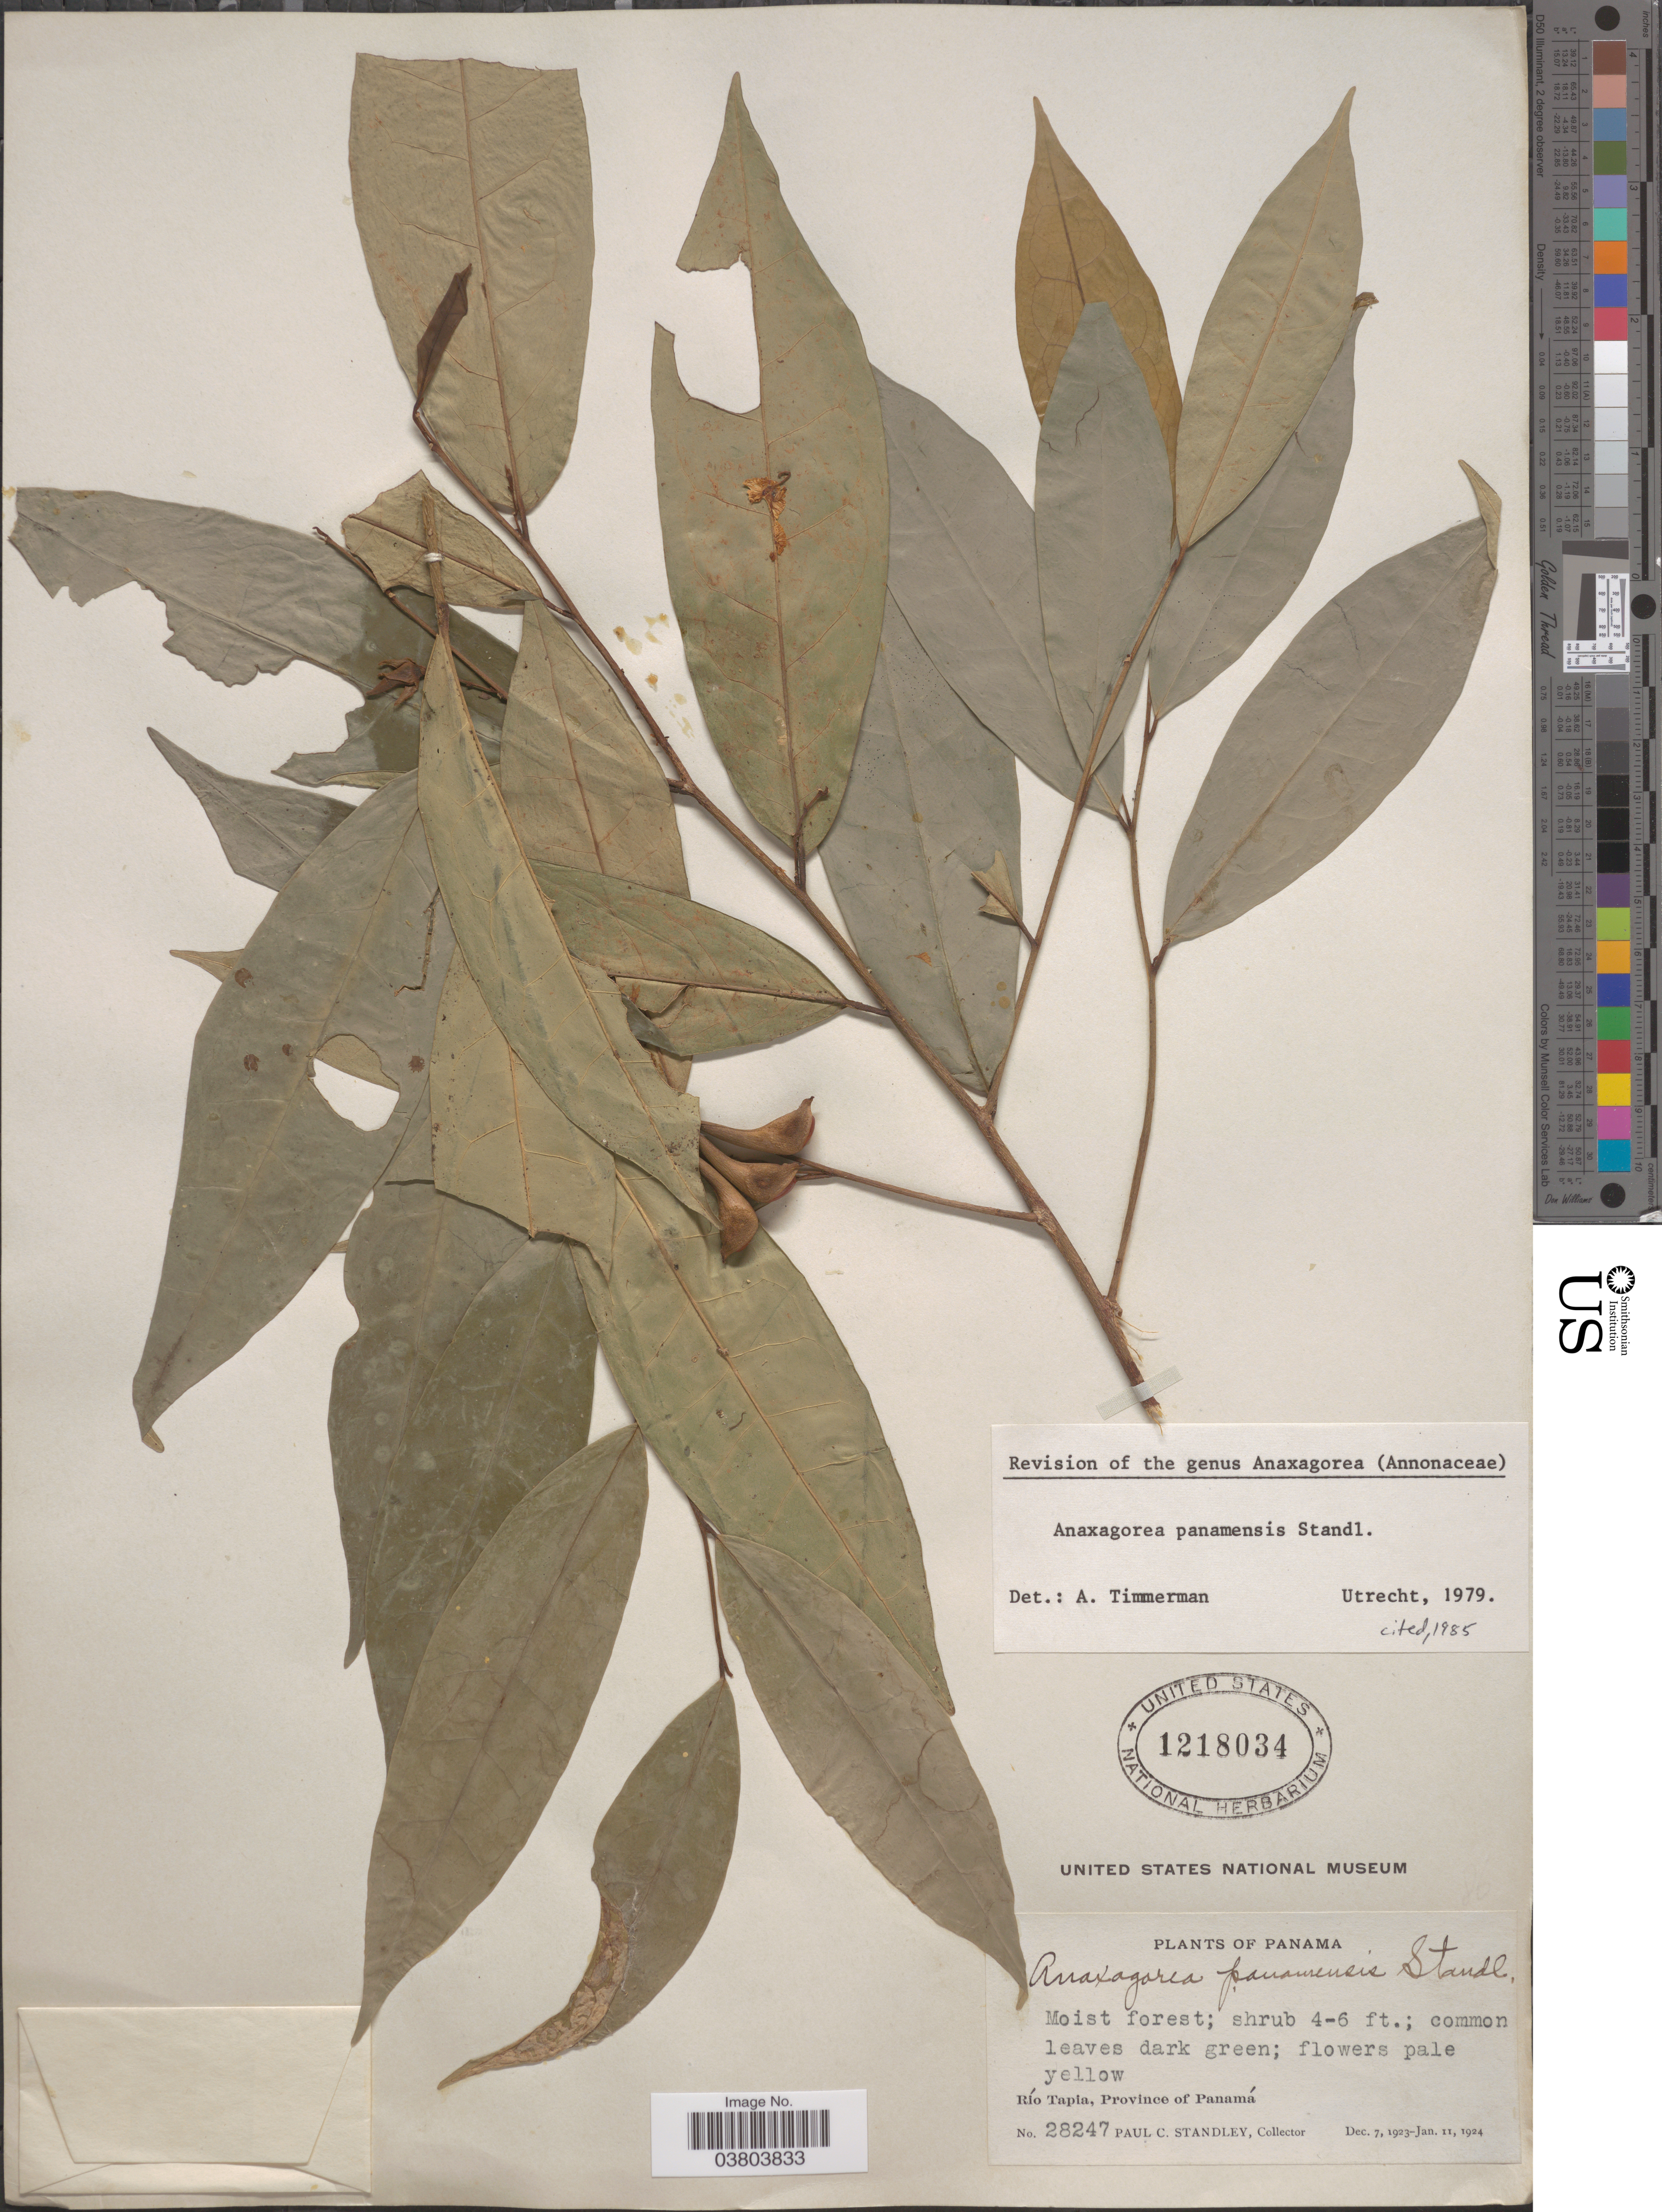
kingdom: Plantae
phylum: Tracheophyta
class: Magnoliopsida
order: Magnoliales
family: Annonaceae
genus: Anaxagorea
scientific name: Anaxagorea panamensis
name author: Standl.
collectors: P. C. Standley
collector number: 28247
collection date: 1923-12-07/1924-01-11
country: Panama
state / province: Panamá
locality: Río Tapia.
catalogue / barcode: US 1218034